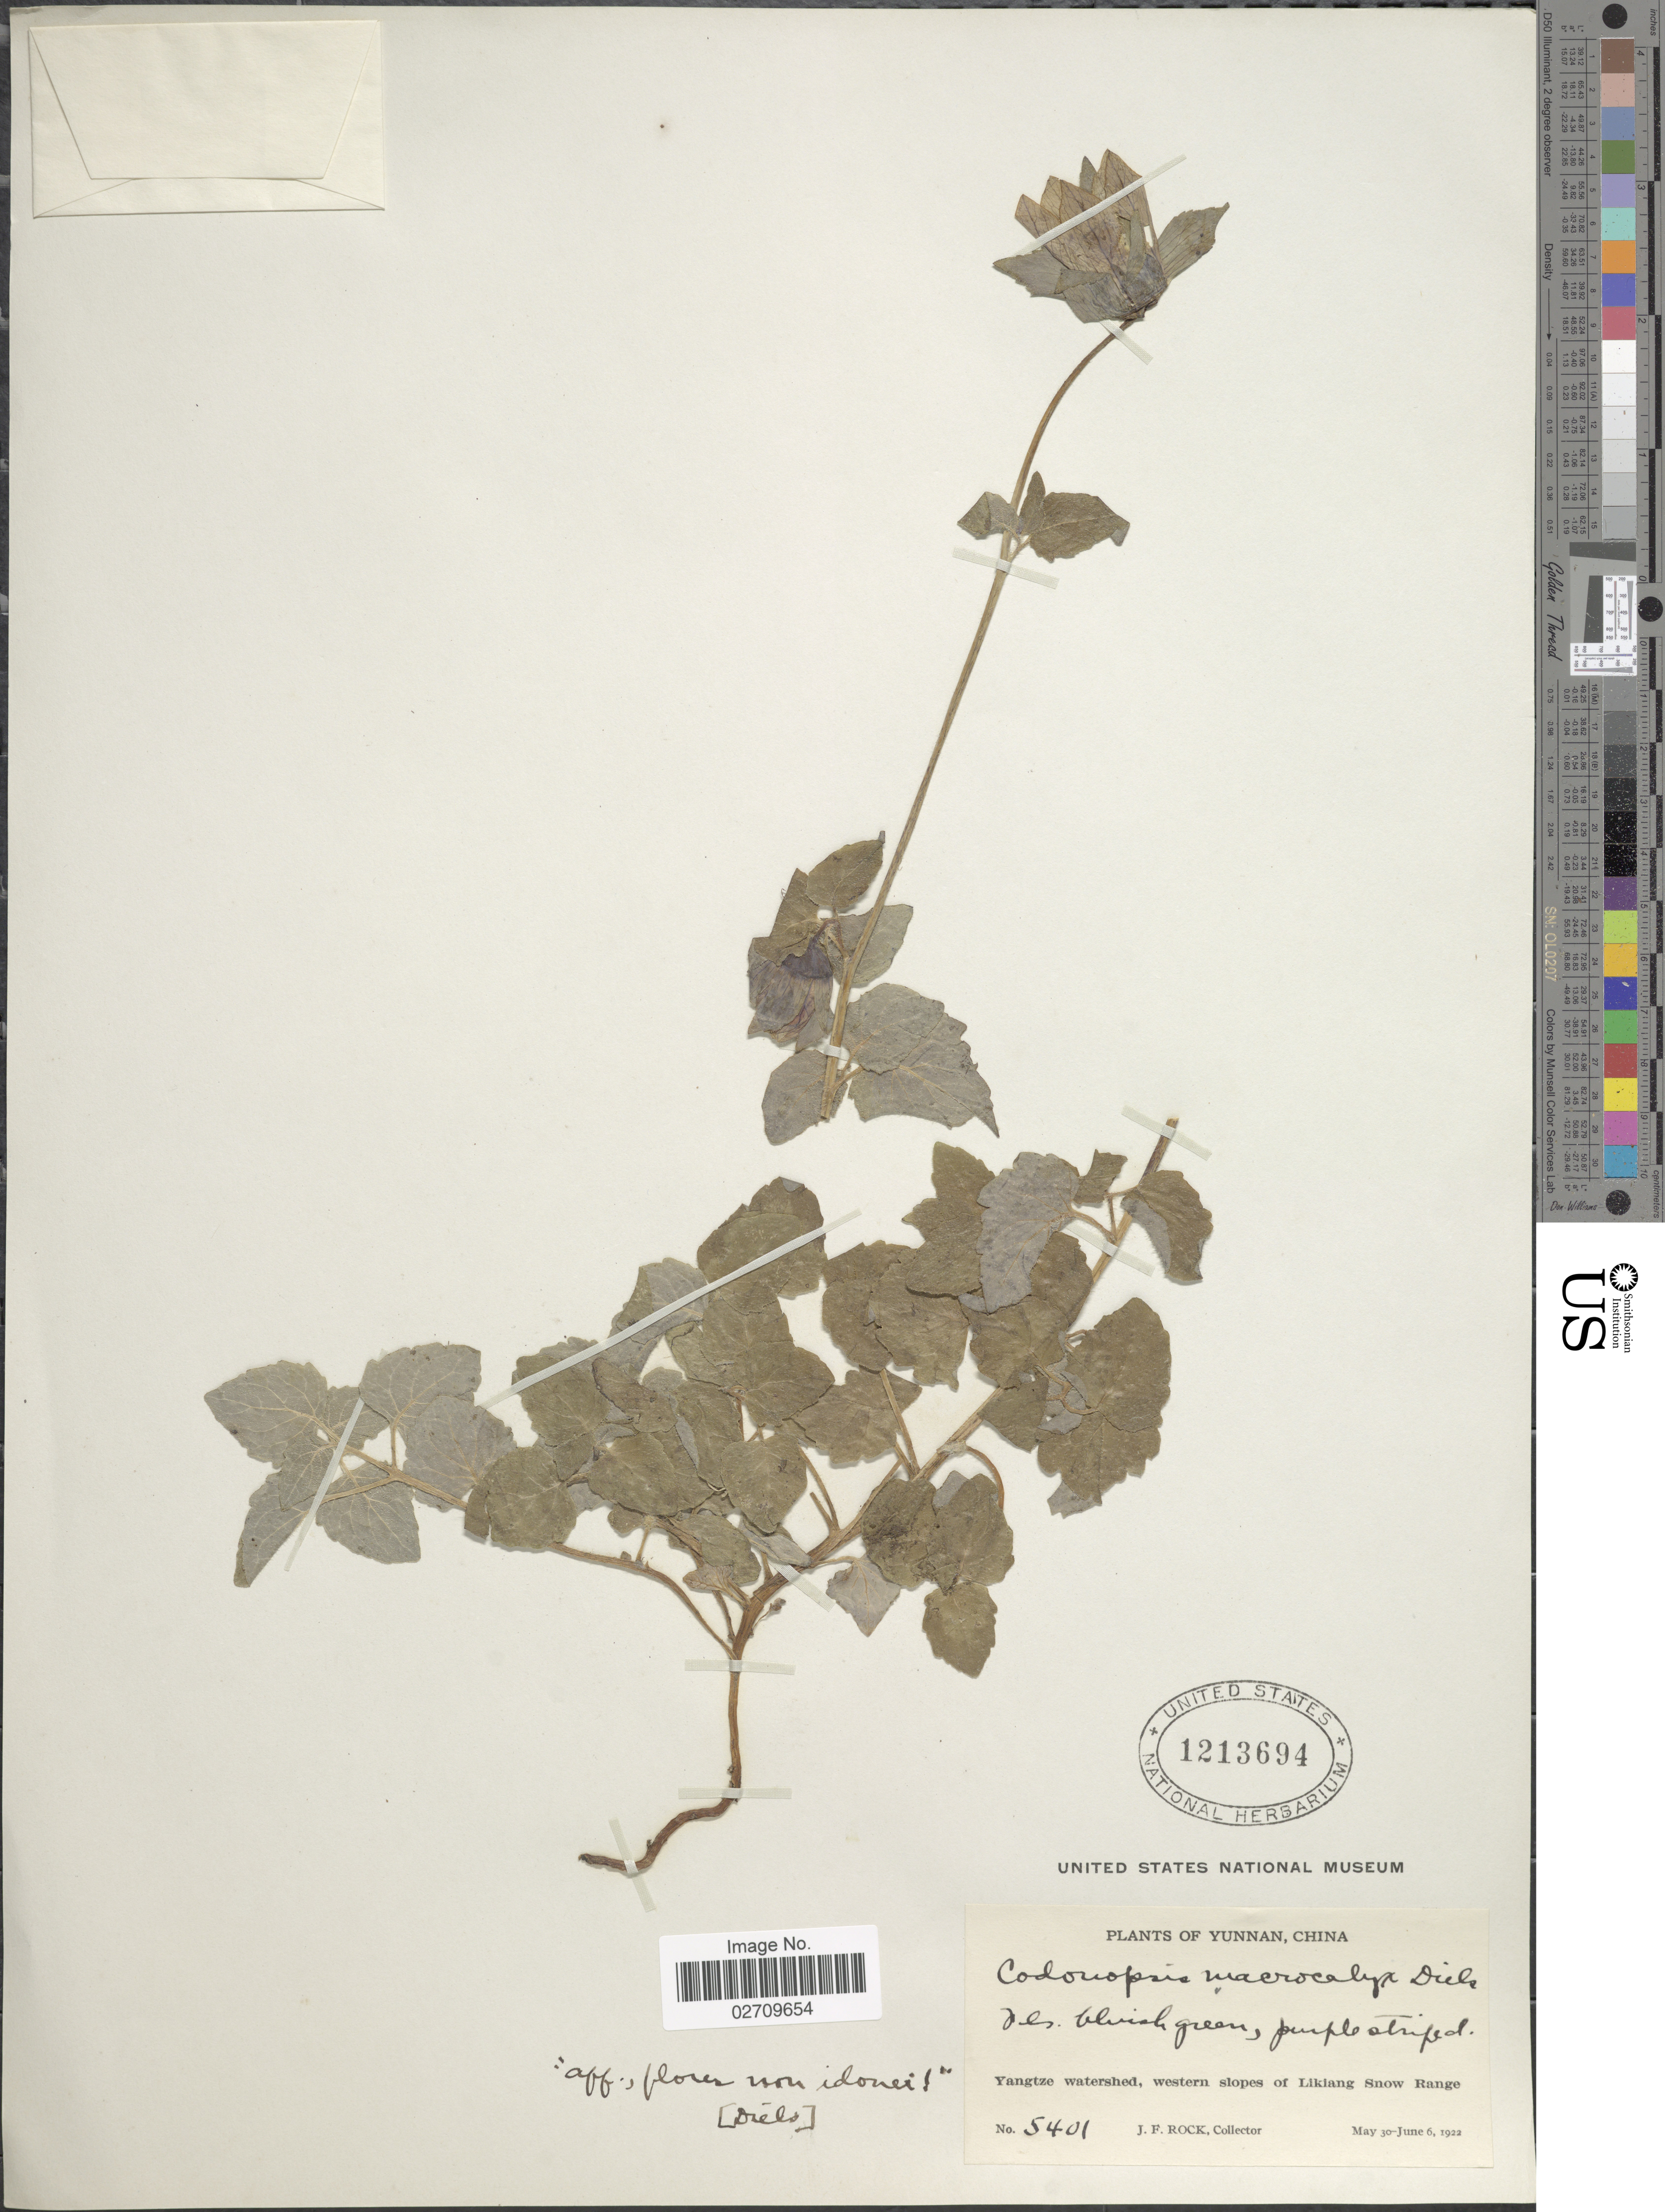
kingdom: Plantae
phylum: Tracheophyta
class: Magnoliopsida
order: Asterales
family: Campanulaceae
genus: Codonopsis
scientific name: Codonopsis macrocalyx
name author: Diels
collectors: J. F. Rock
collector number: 5401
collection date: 1922-05-30/1922-06-06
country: China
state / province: Yunnan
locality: Yangtze watershed, western slopes of Likiang Snow Range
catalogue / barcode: US 1213694